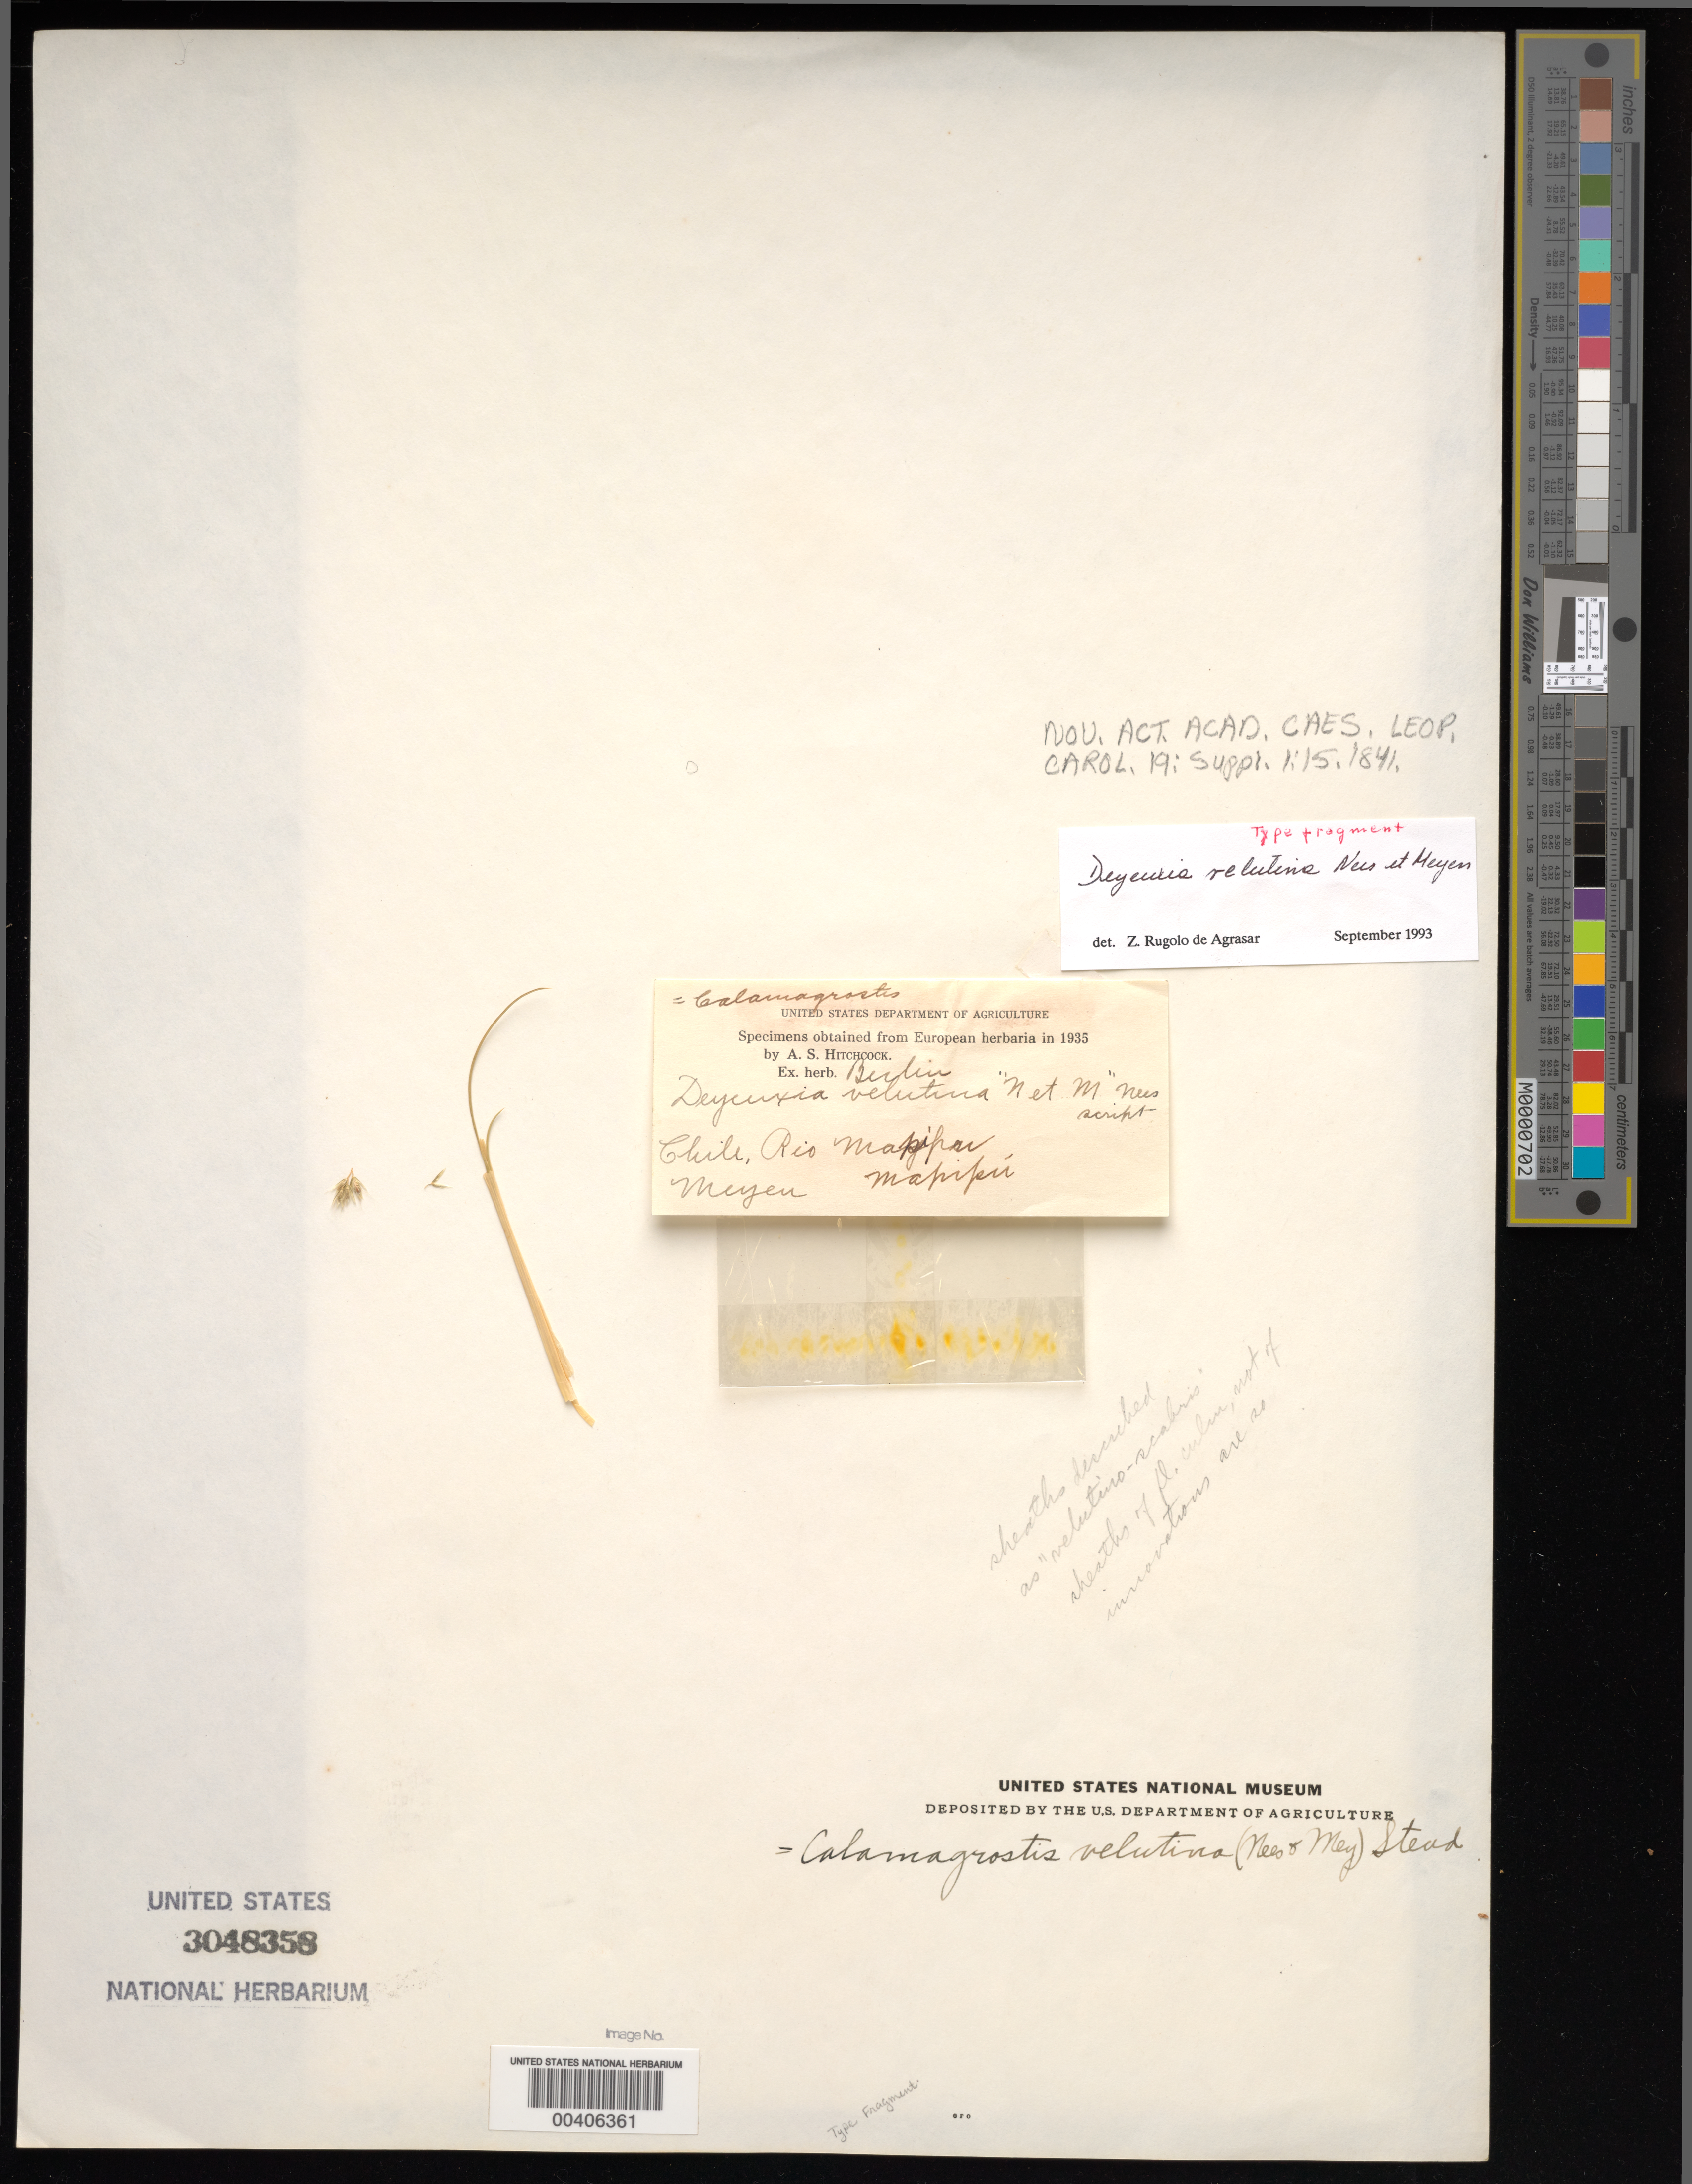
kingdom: Plantae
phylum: Tracheophyta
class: Liliopsida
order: Poales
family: Poaceae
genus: Deyeuxia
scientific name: Deyeuxia velutina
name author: Nees & Meyen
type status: Type Fragment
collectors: F. J. F. Meyen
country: Chile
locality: Rio Mapipir, Mapirir.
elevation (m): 3200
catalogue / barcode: US 3048358